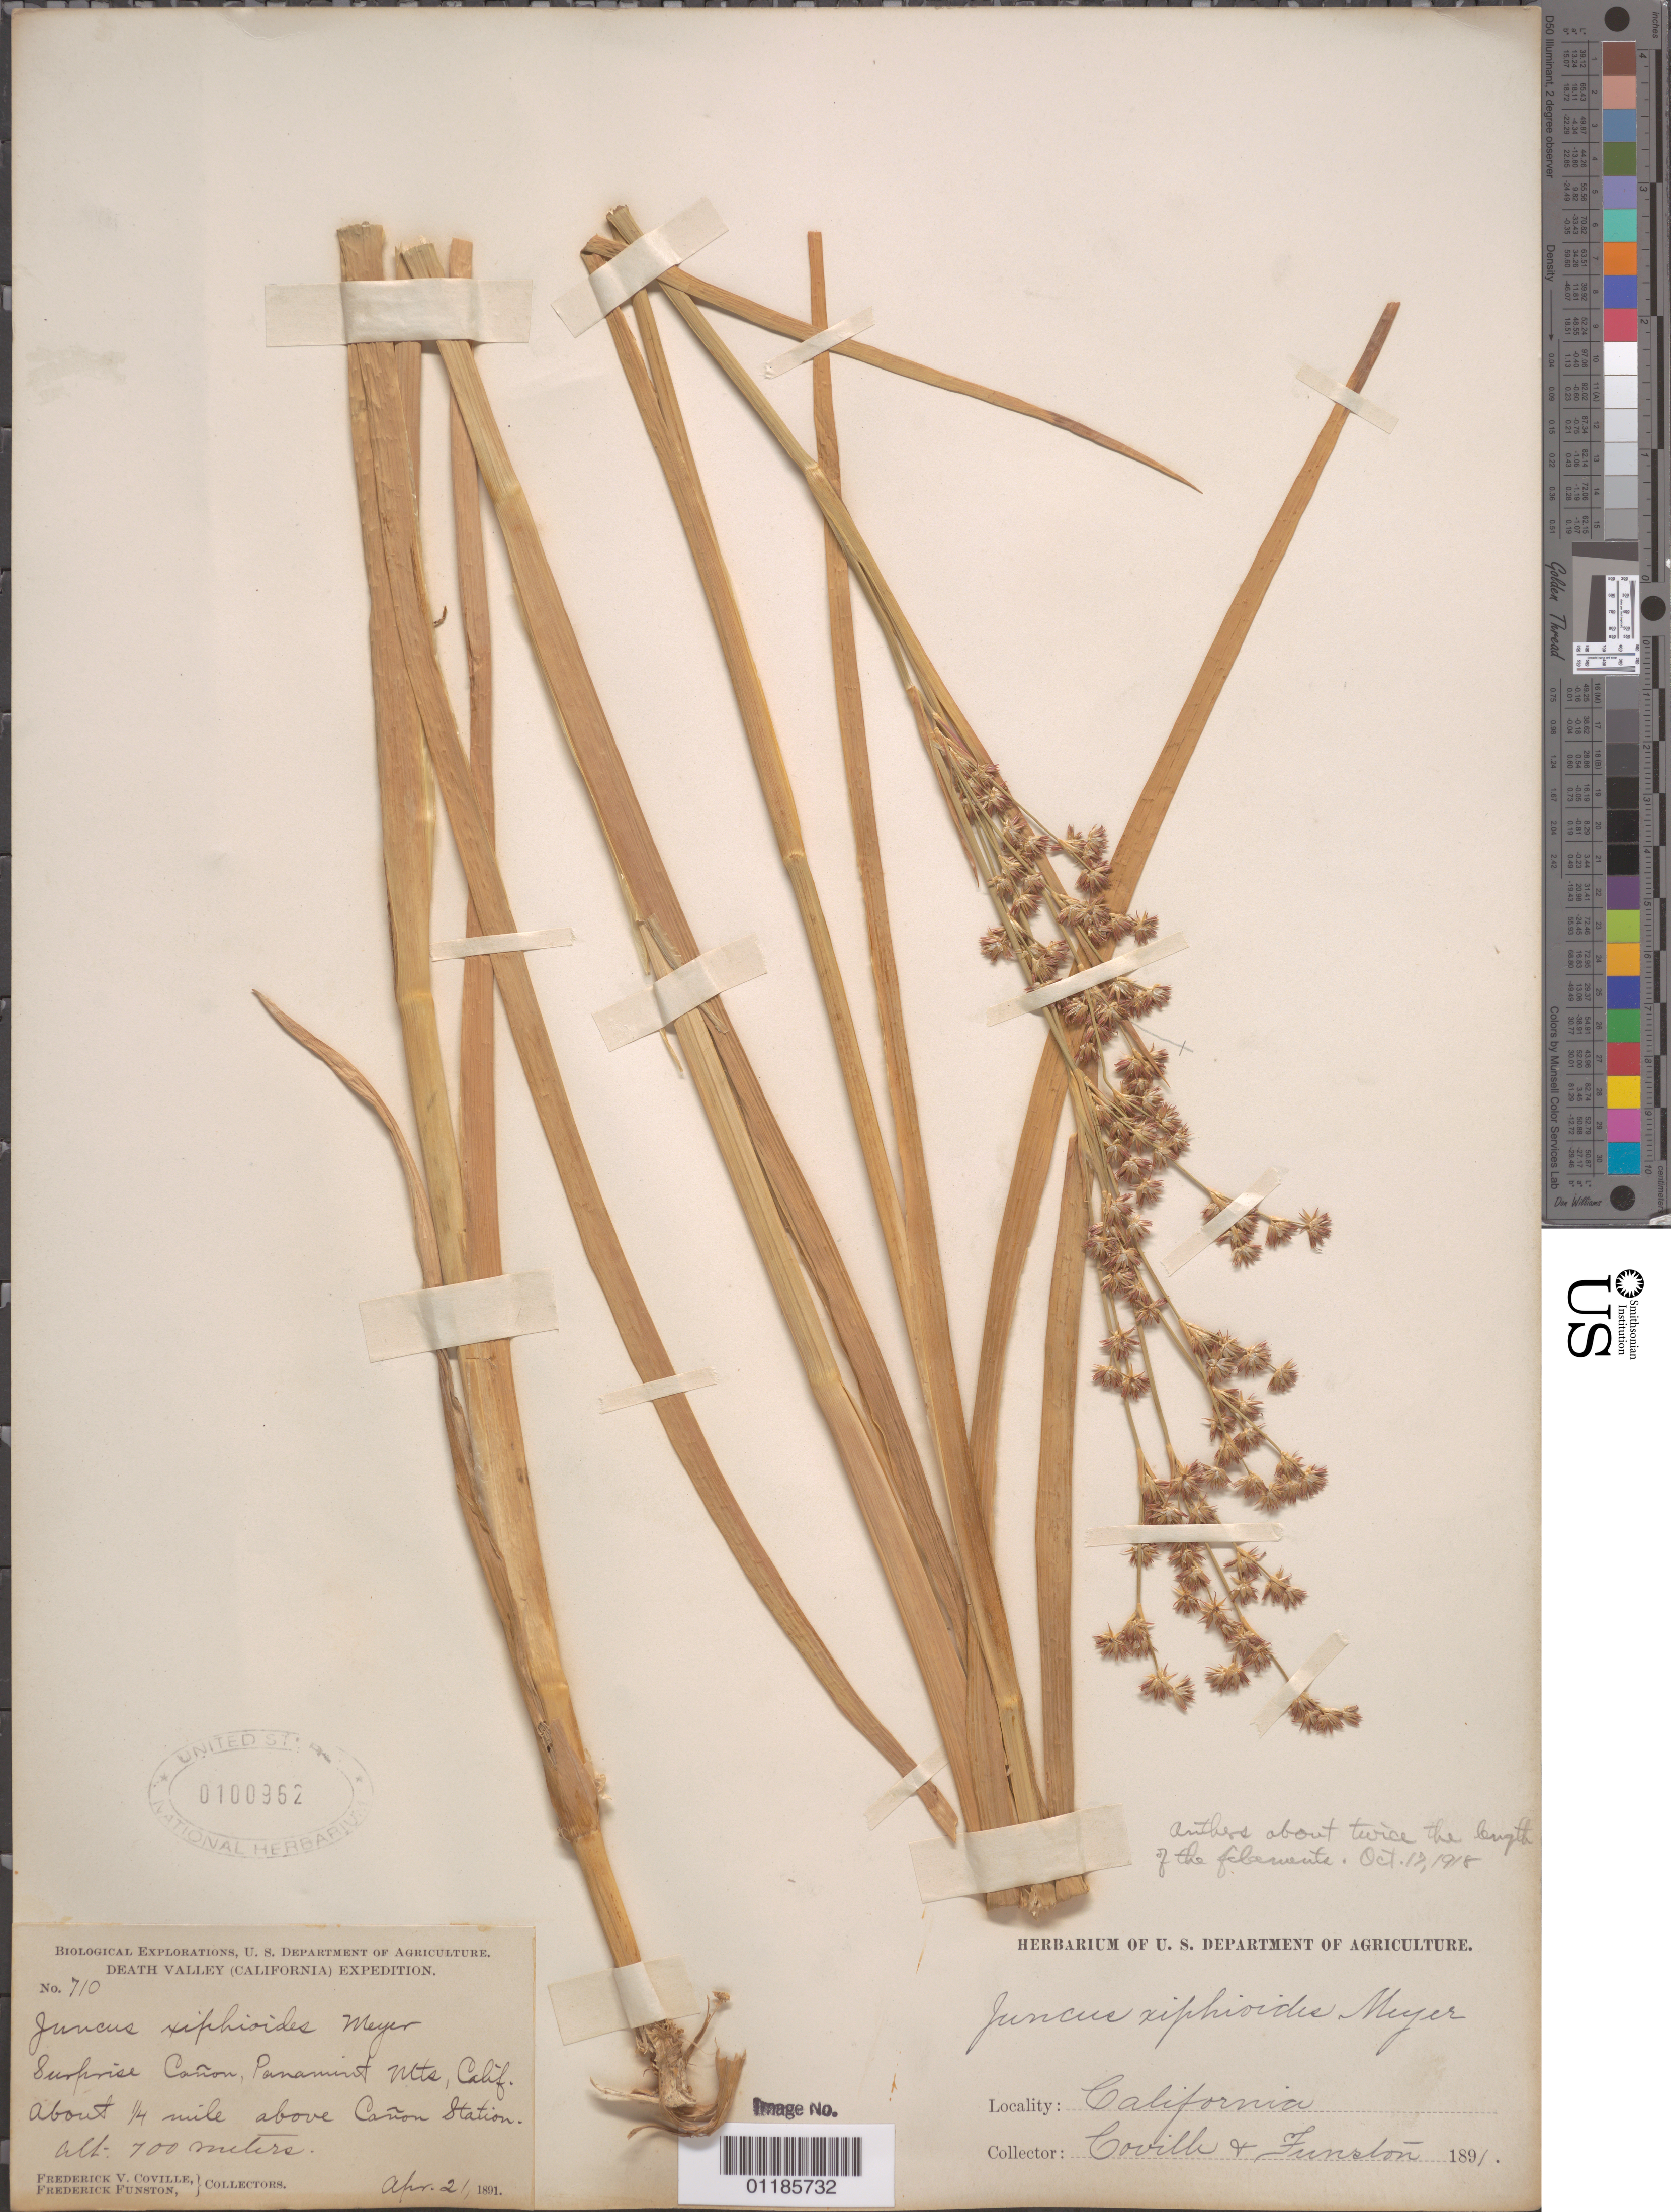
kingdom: Plantae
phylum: Tracheophyta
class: Liliopsida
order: Poales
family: Juncaceae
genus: Juncus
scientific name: Juncus xiphioides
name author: E. Mey.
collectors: F. V. Coville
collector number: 710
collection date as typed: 21 Apr 1891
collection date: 1891-04-21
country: United States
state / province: California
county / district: Inyo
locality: Panamint Mts., Surprise Canyon. About 1/4 mile above Canyon Station.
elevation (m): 700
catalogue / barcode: US 100962